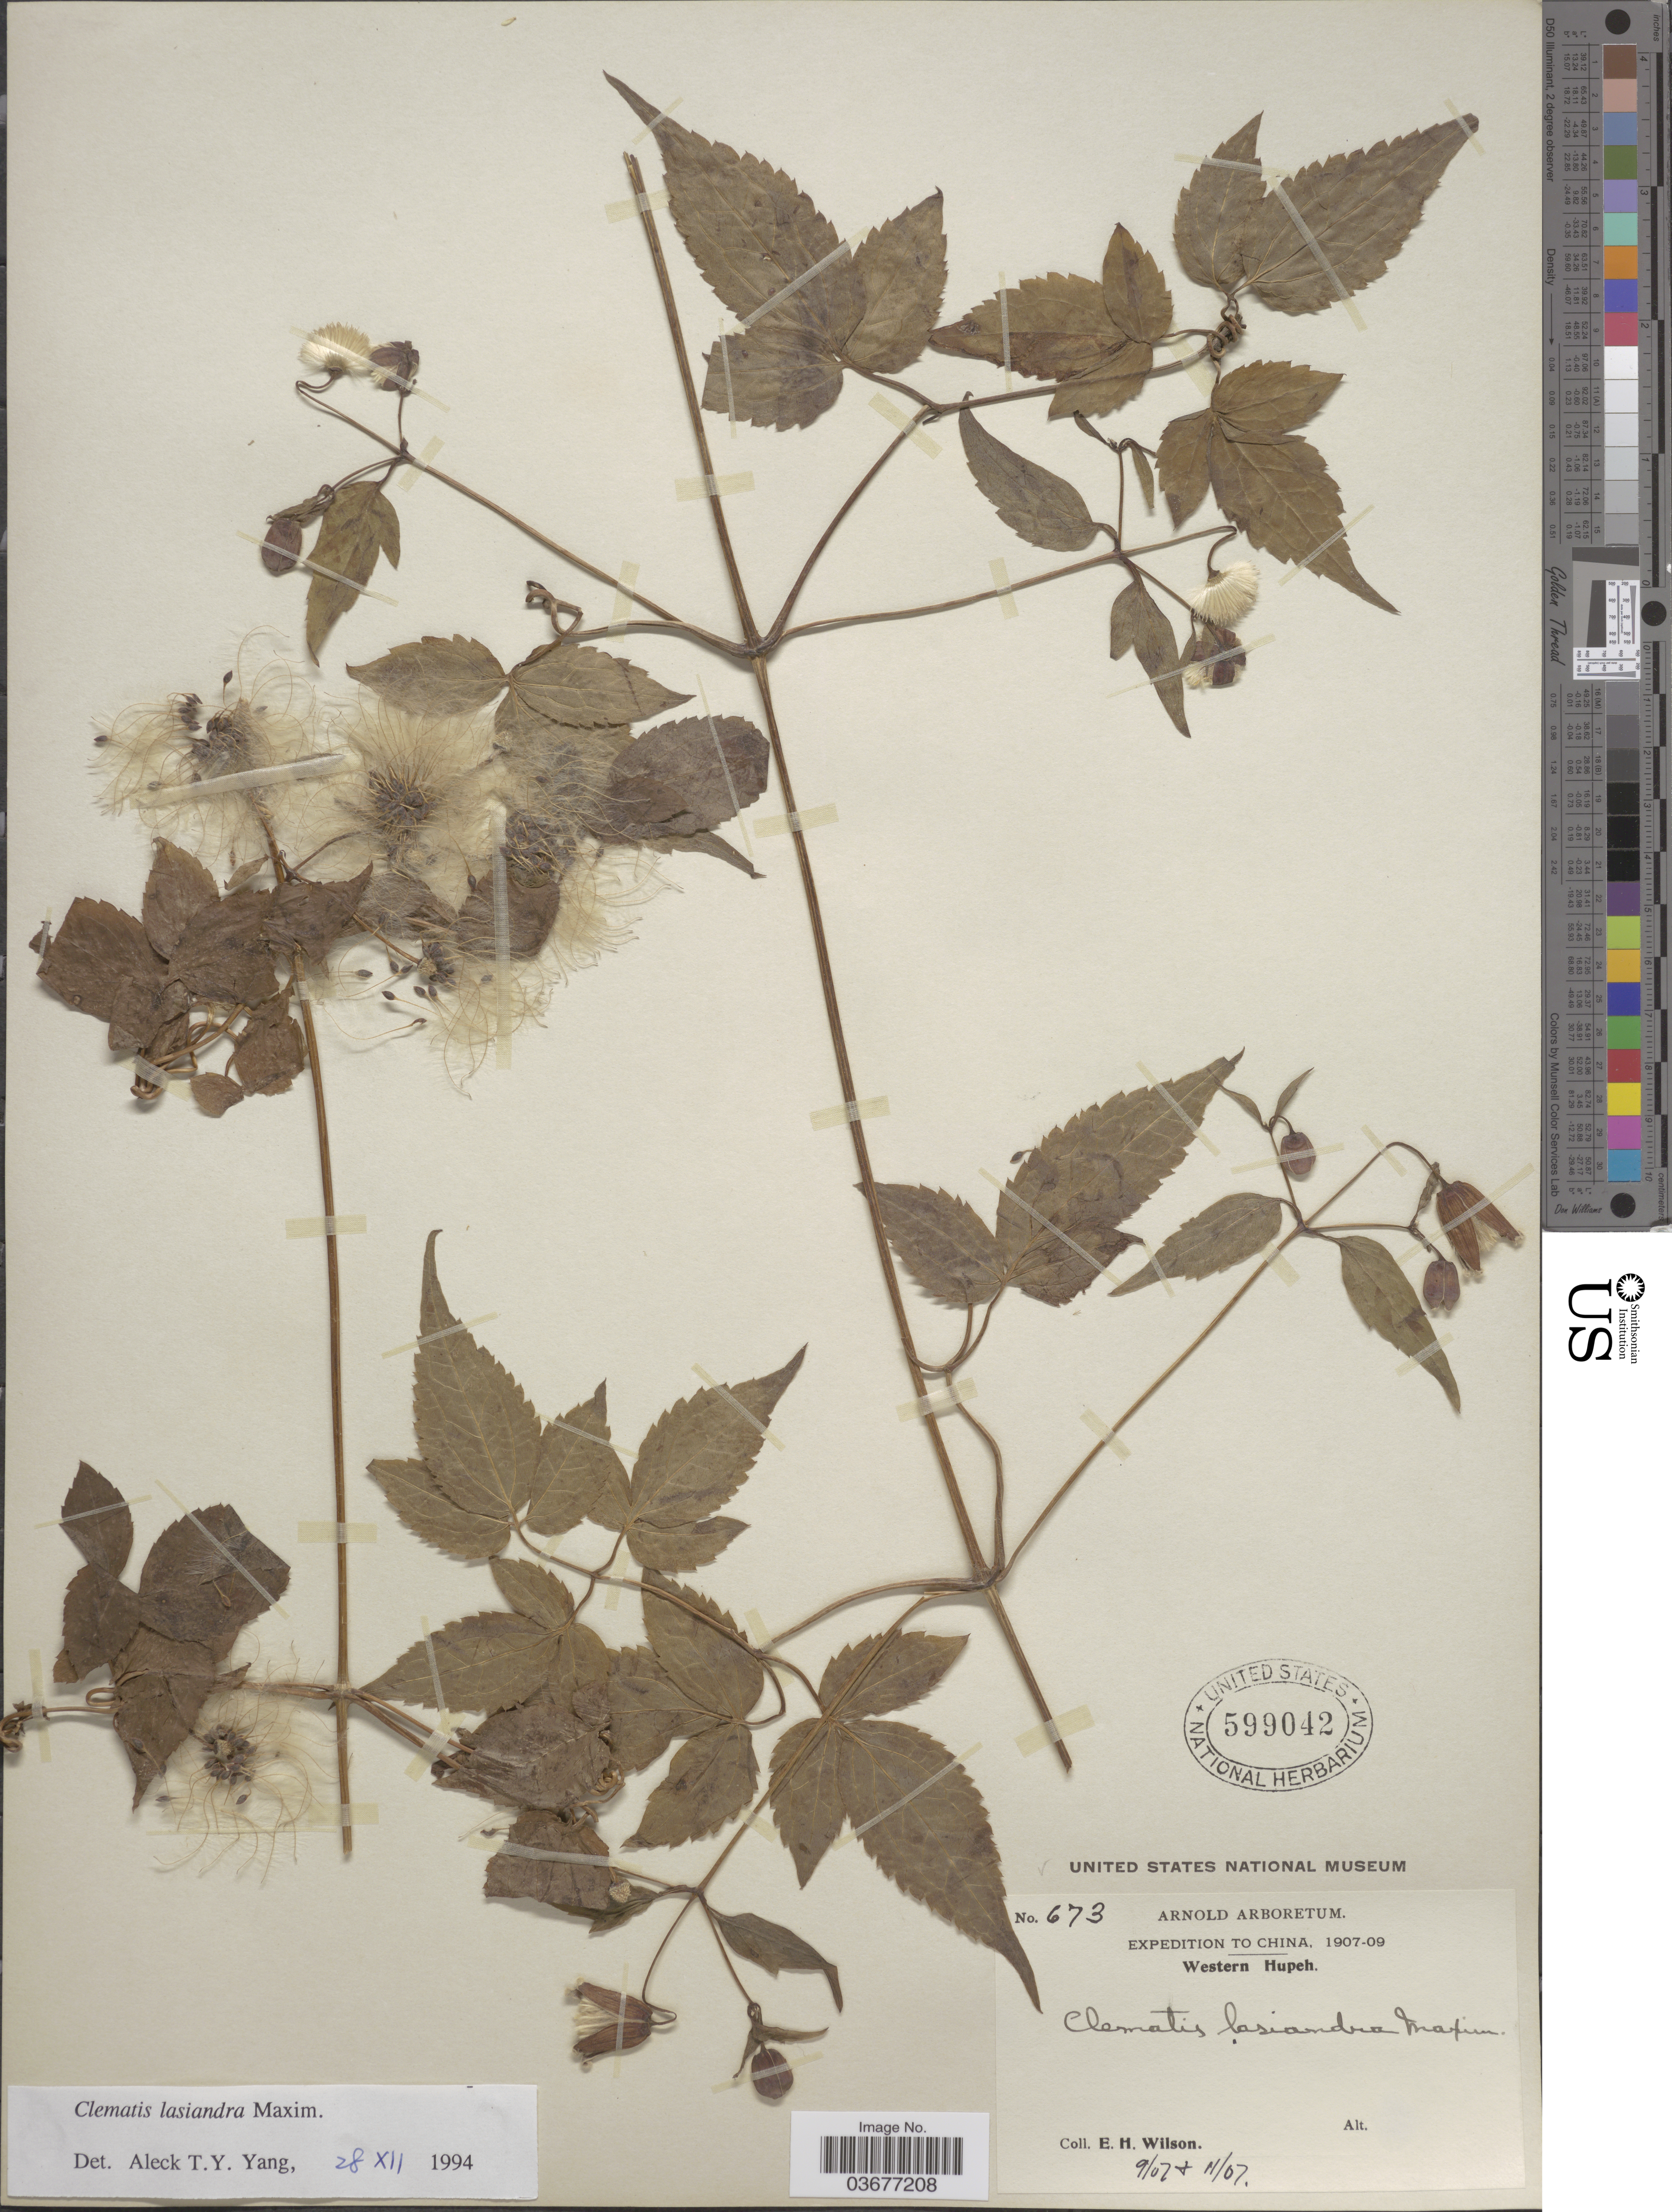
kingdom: Plantae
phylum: Tracheophyta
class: Magnoliopsida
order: Ranunculales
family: Ranunculaceae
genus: Clematis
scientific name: Clematis lasiandra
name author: Maxim.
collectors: E. Wilson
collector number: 673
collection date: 1907-09/1907-11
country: China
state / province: Hubei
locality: China. Western Hupeh.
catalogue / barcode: US 599042